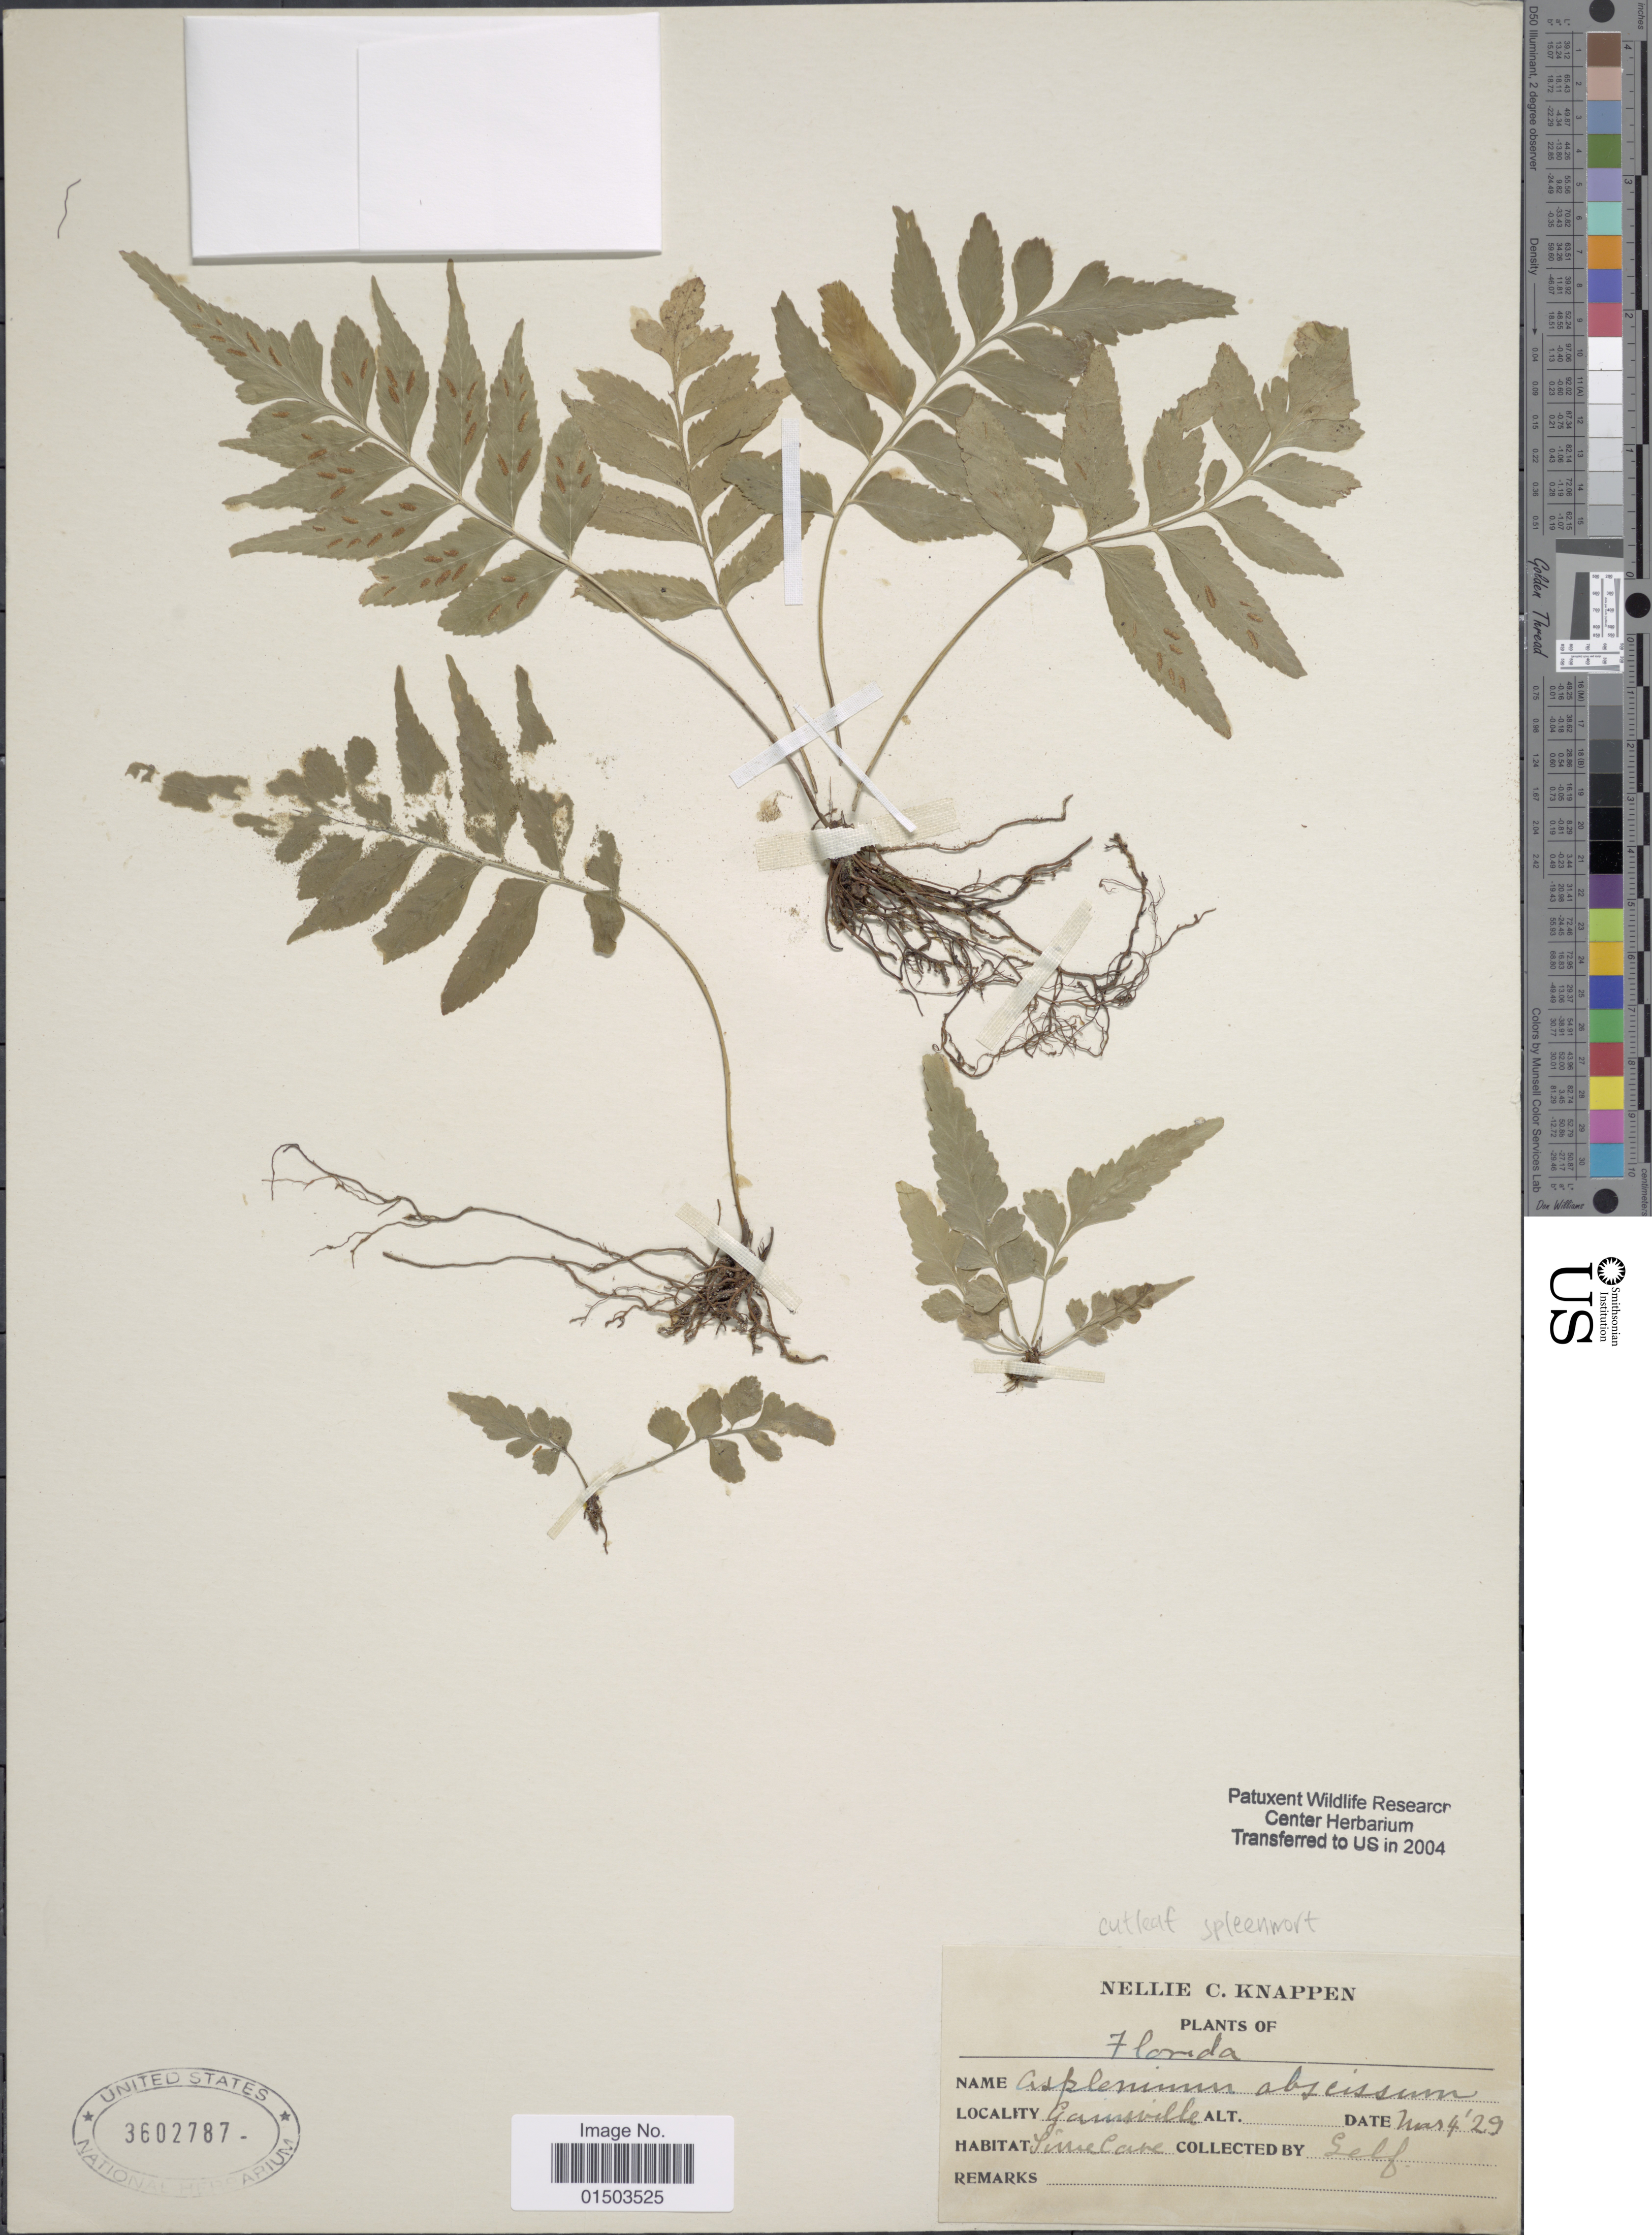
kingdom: Plantae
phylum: Tracheophyta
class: Polypodiopsida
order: Polypodiales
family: Aspleniaceae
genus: Asplenium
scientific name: Asplenium abscissum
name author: Willd.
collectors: N. Knappen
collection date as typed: Transcribed d/m/y: 4/3/29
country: United States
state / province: Florida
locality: Florida. Gainesville.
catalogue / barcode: US 3602787